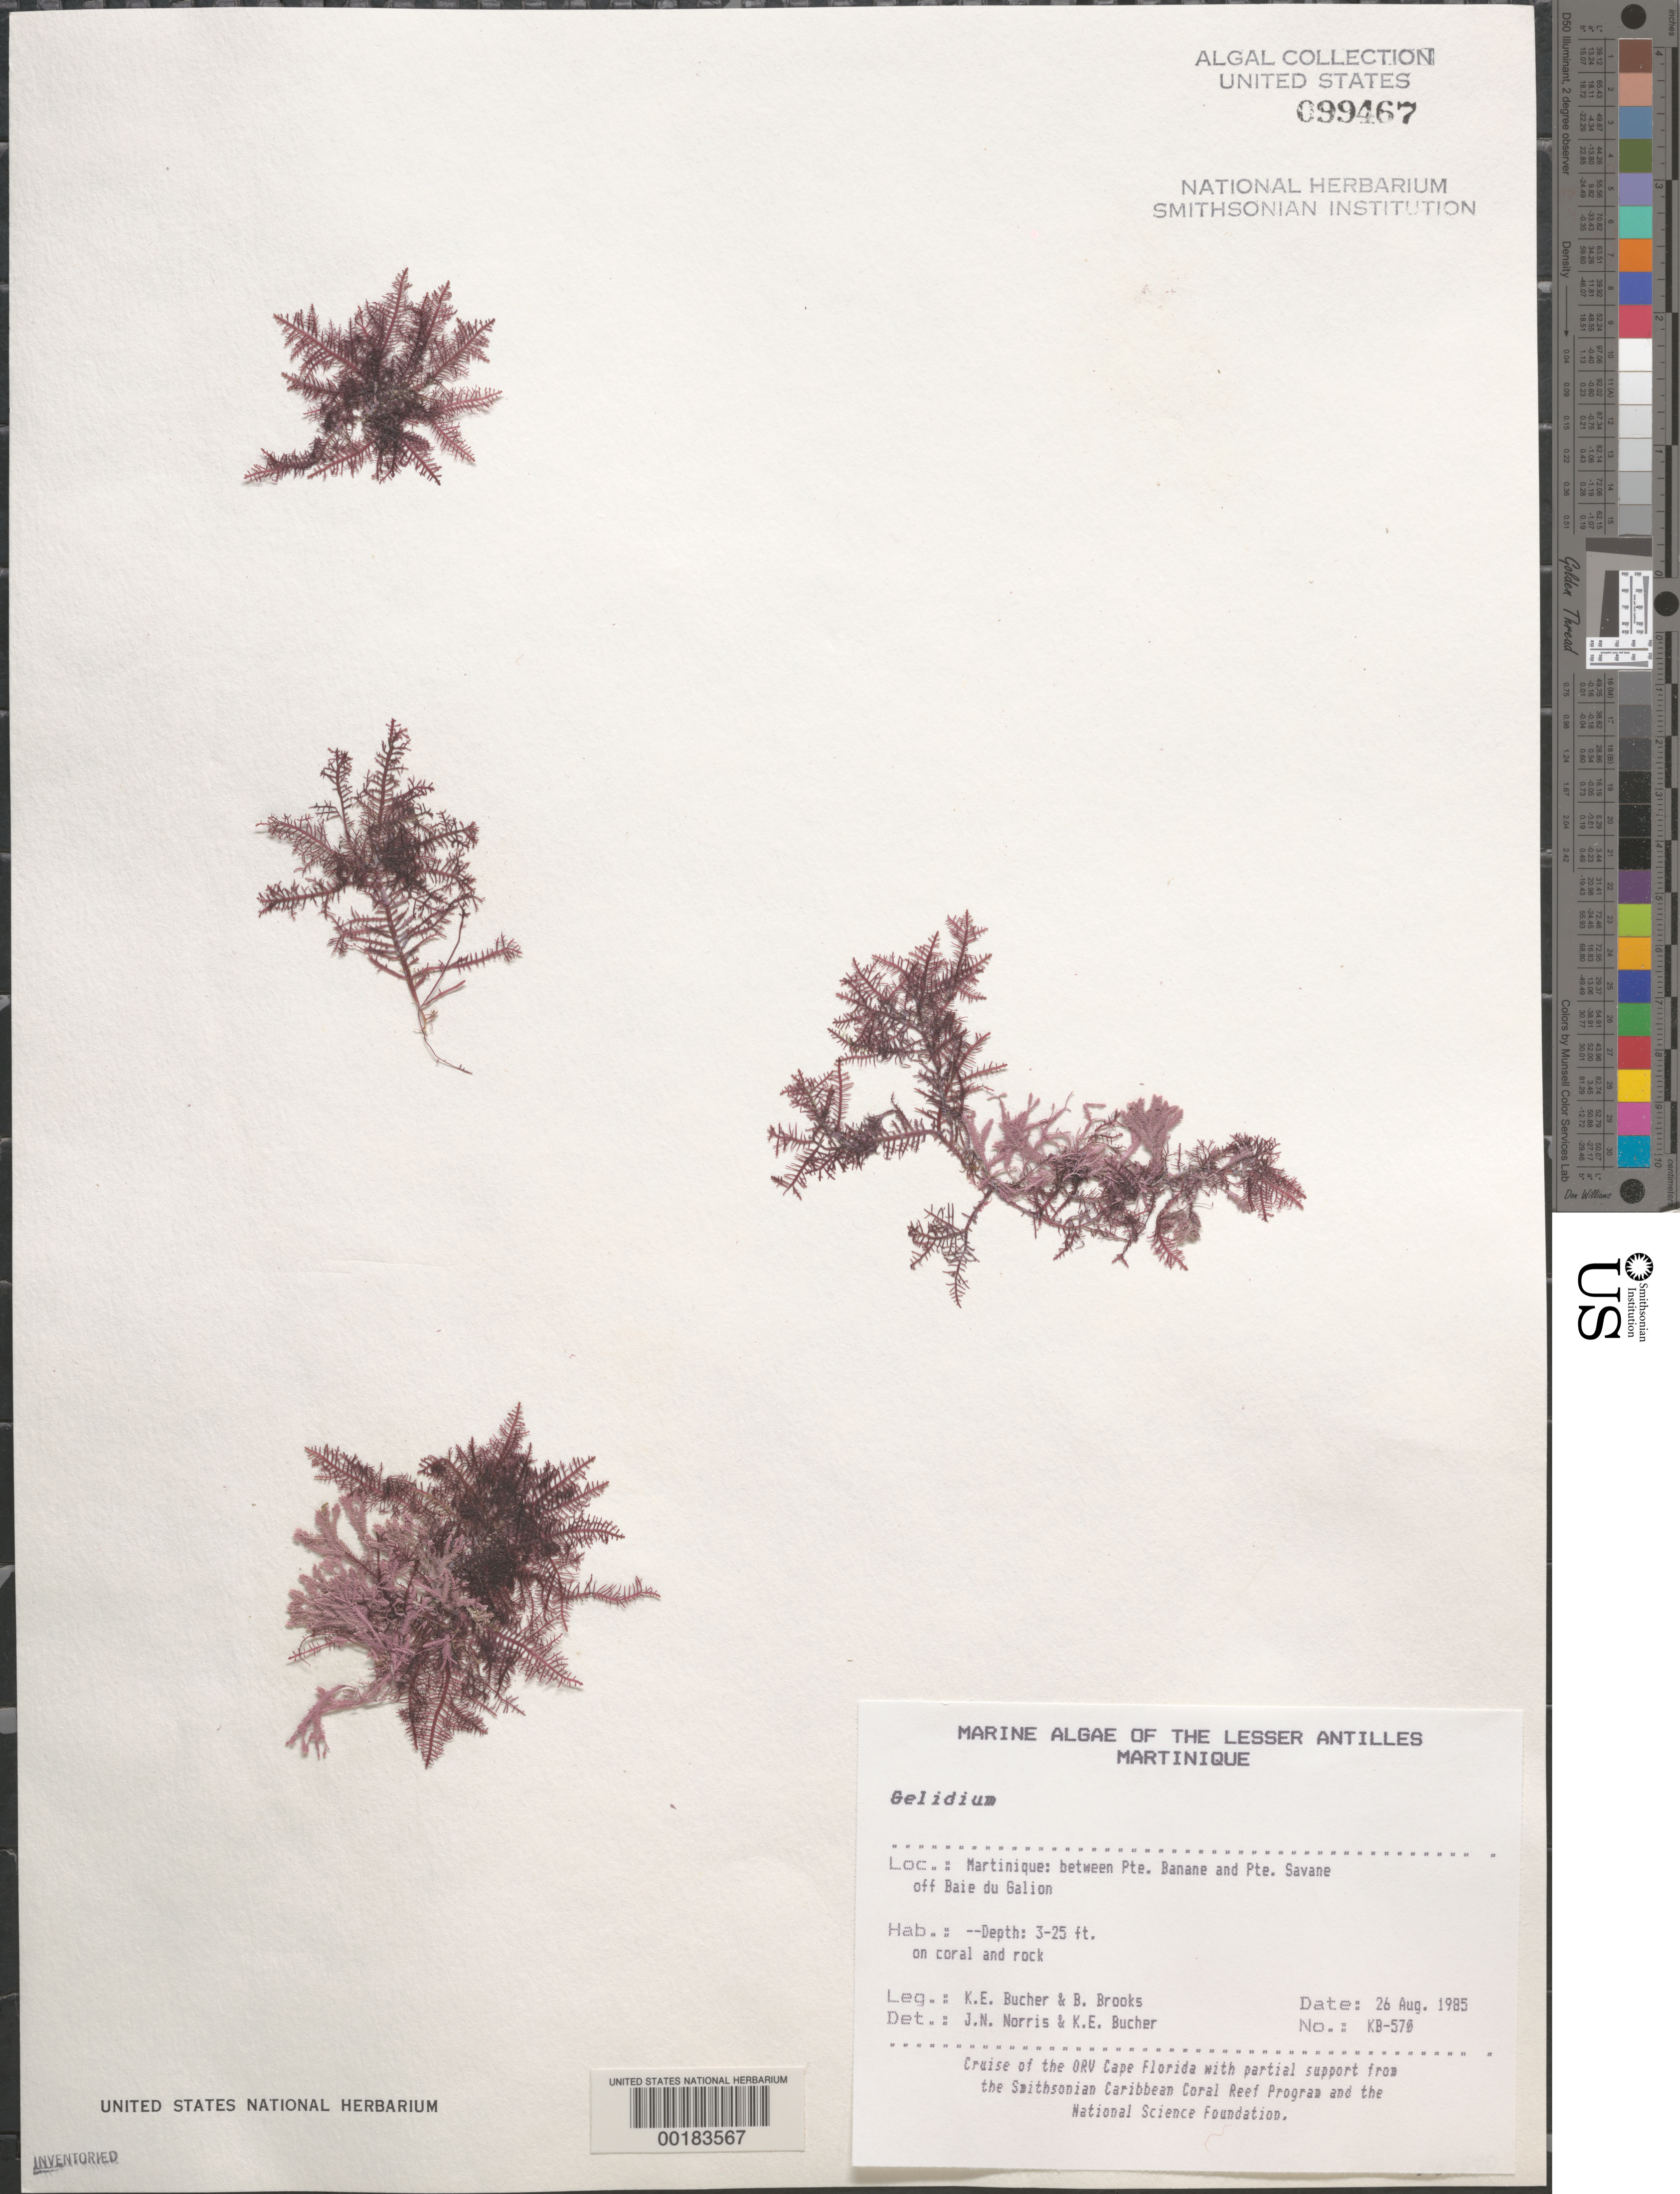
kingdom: Plantae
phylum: Rhodophyta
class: Florideophyceae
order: Gelidiales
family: Gelidiaceae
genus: Gelidium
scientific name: Gelidium sp.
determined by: Norris, J. N.; Bucher, K. E.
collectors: K. E. Bucher & B. Brooks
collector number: Kb-570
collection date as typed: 26 Aug 1985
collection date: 1985-08-26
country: Martinique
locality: Between Pointe Banane and Pointe Savane, off Baie du Galion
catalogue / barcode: US 99467